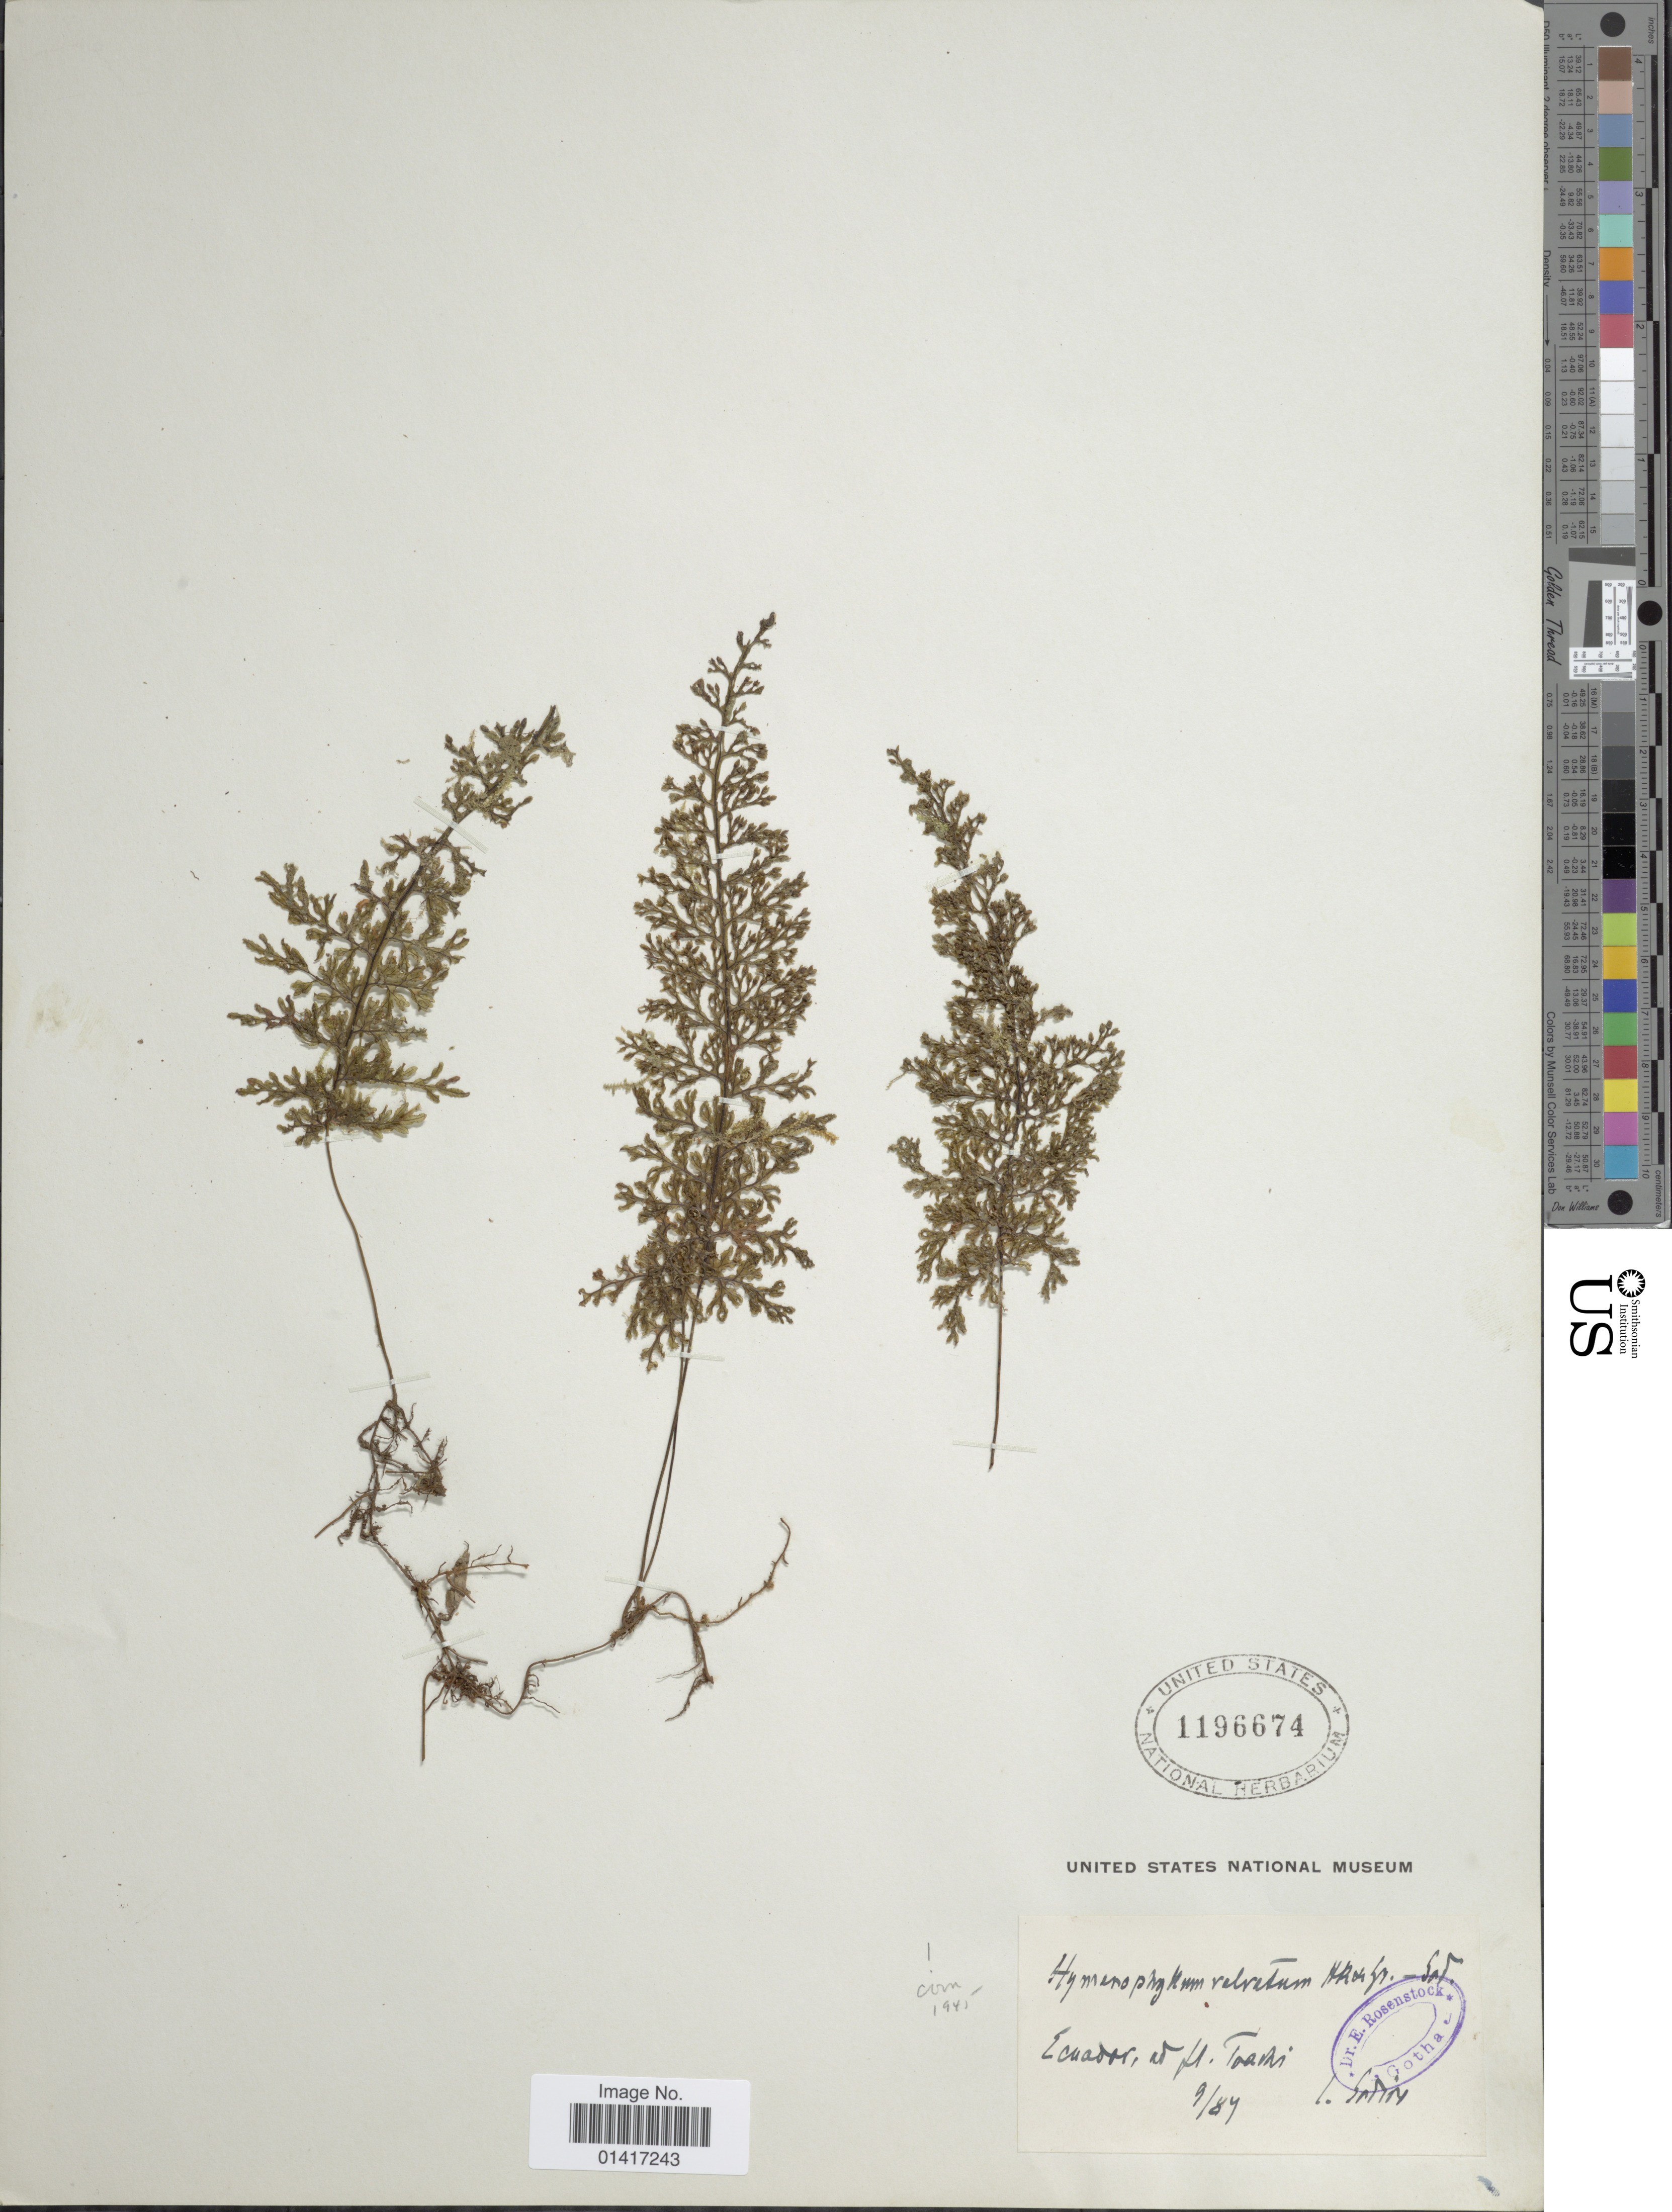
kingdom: Plantae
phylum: Tracheophyta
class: Polypodiopsida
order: Hymenophyllales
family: Hymenophyllaceae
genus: Hymenophyllum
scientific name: Hymenophyllum valvatum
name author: Hook. & Grev.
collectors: I. Smith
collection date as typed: Transcribed d/m/y: /8/87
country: Ecuador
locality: Ad fl. Toachi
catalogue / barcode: US 1196674